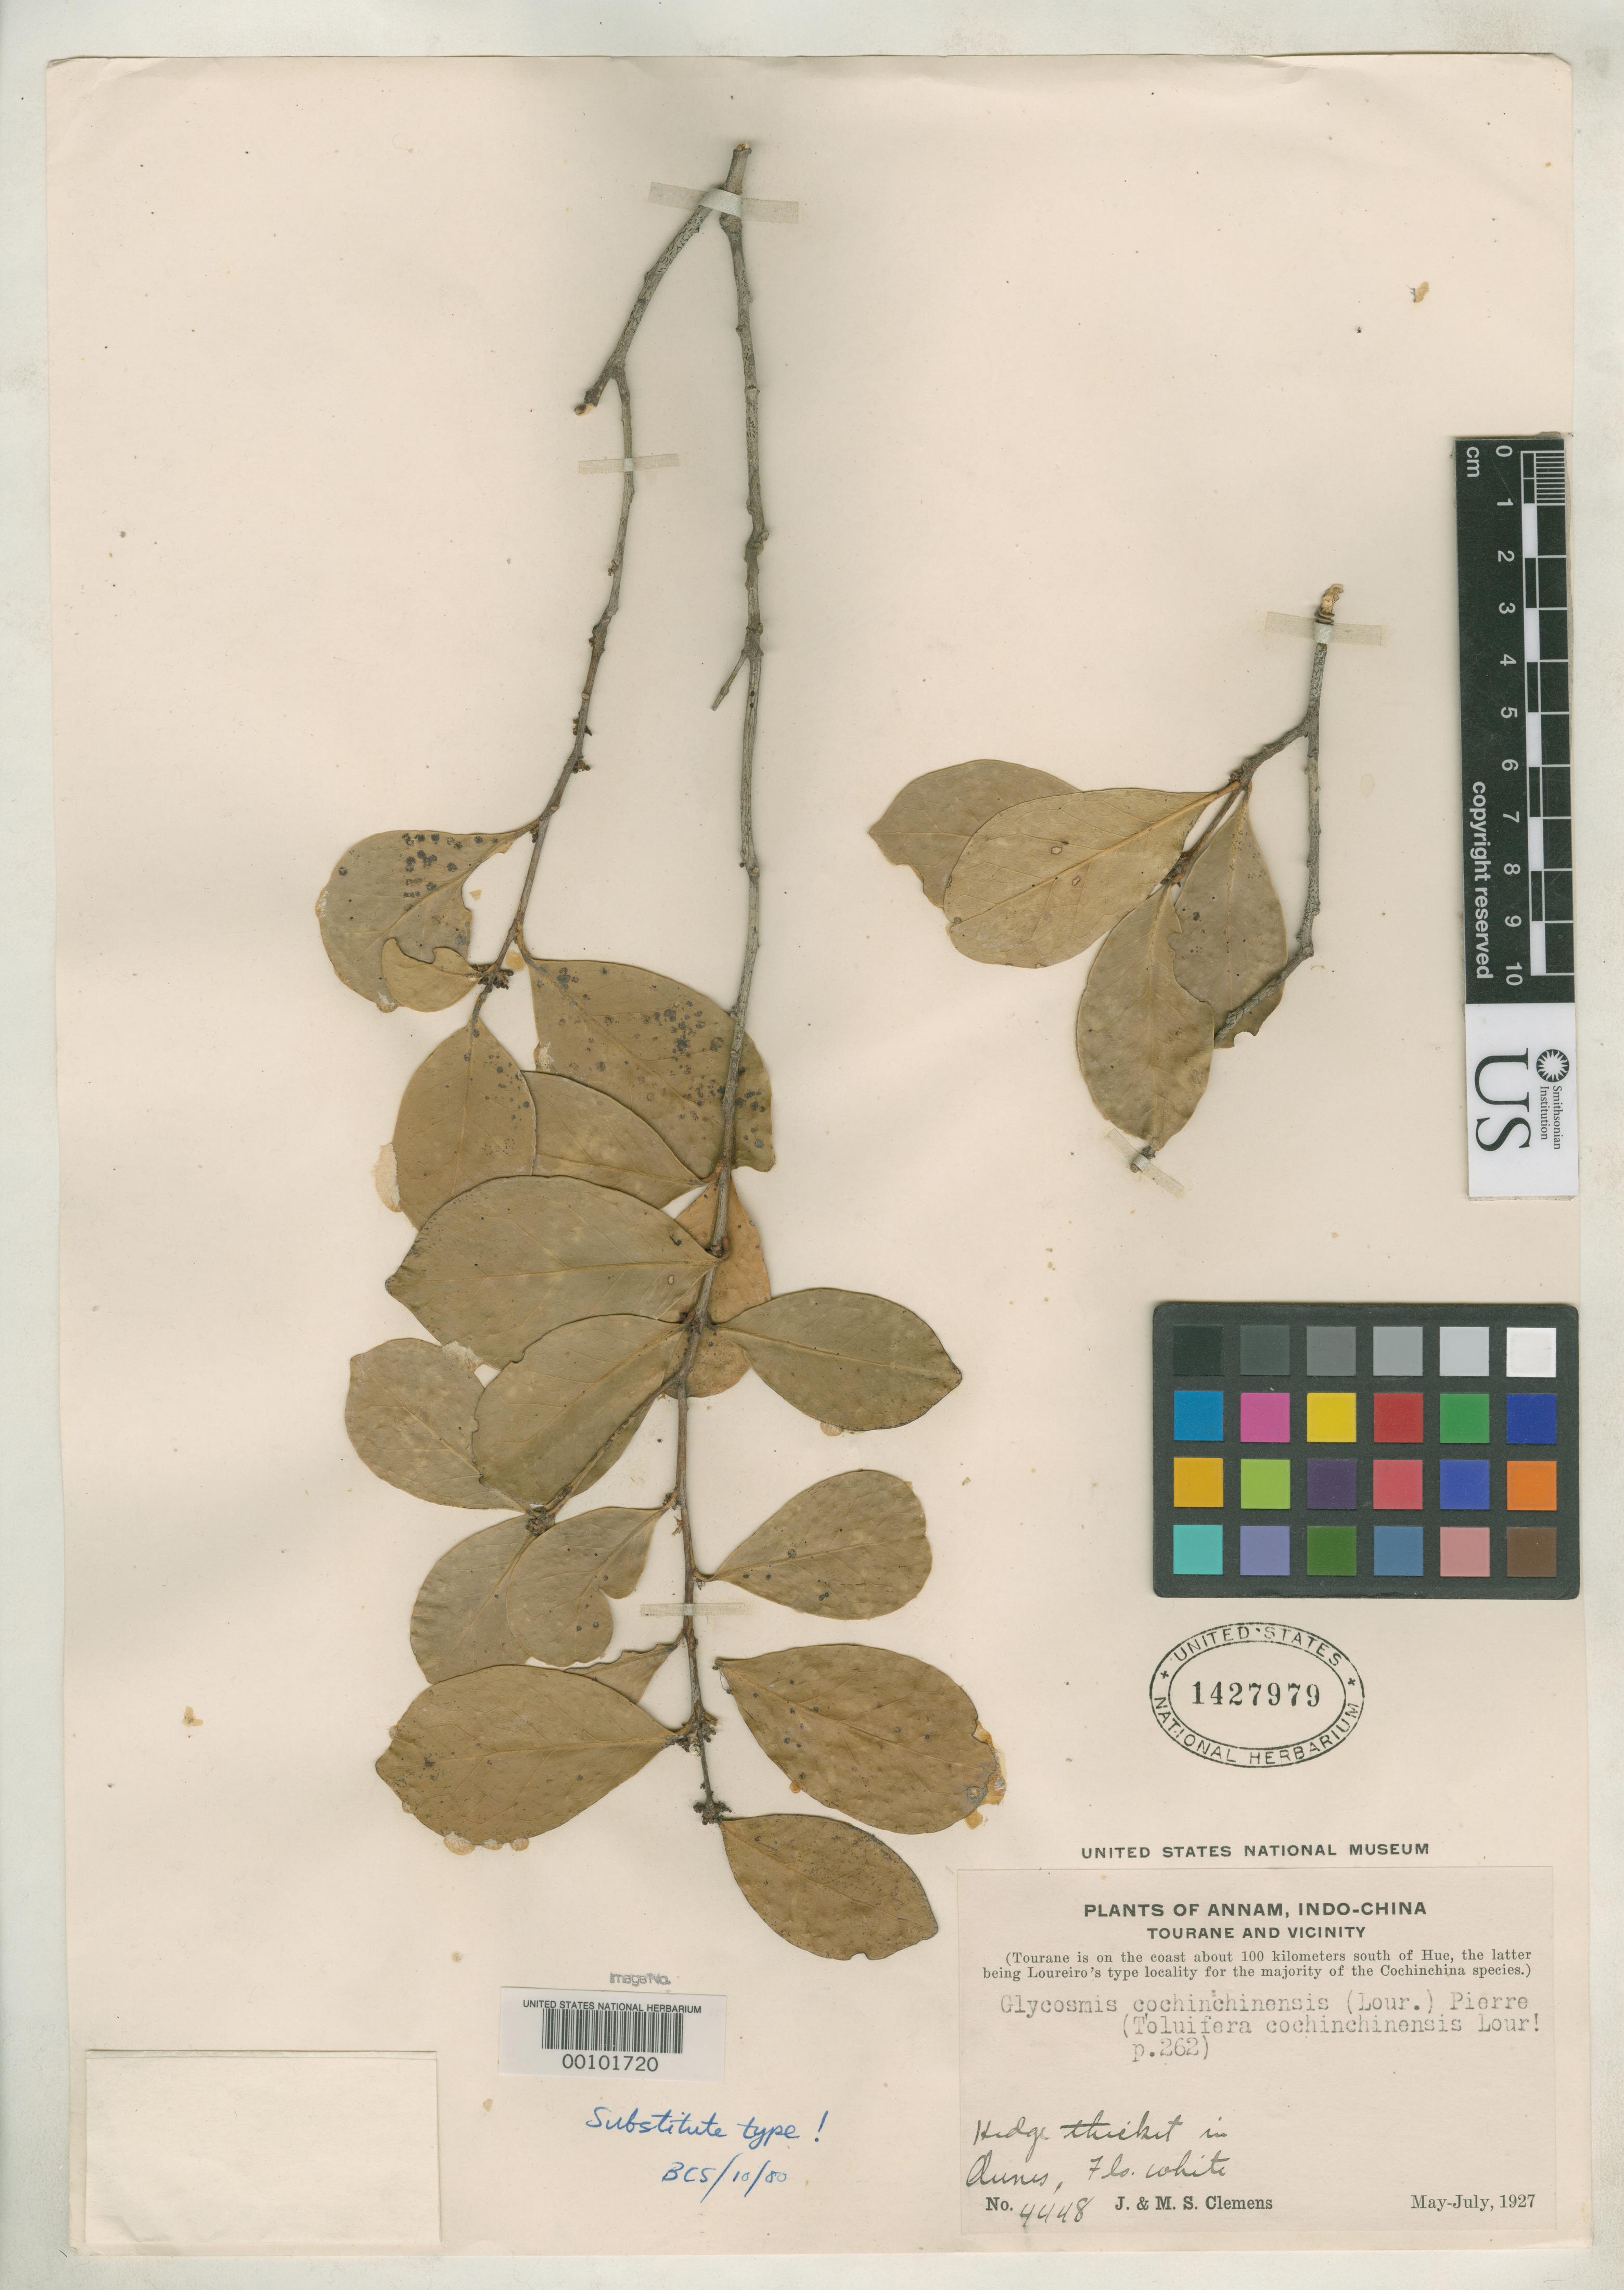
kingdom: Plantae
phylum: Tracheophyta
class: Magnoliopsida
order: Fabales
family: Fabaceae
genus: Toluifera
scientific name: Toluifera cochinchinensis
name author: Lour.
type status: Neotype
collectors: J. Clemens & M. S. Clemens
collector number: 4448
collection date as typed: May 1927 to -- Jul 1927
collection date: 1927-05/1927-07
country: Vietnam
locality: Cochinchina, Tourane, south of Hue.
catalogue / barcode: US 1427979